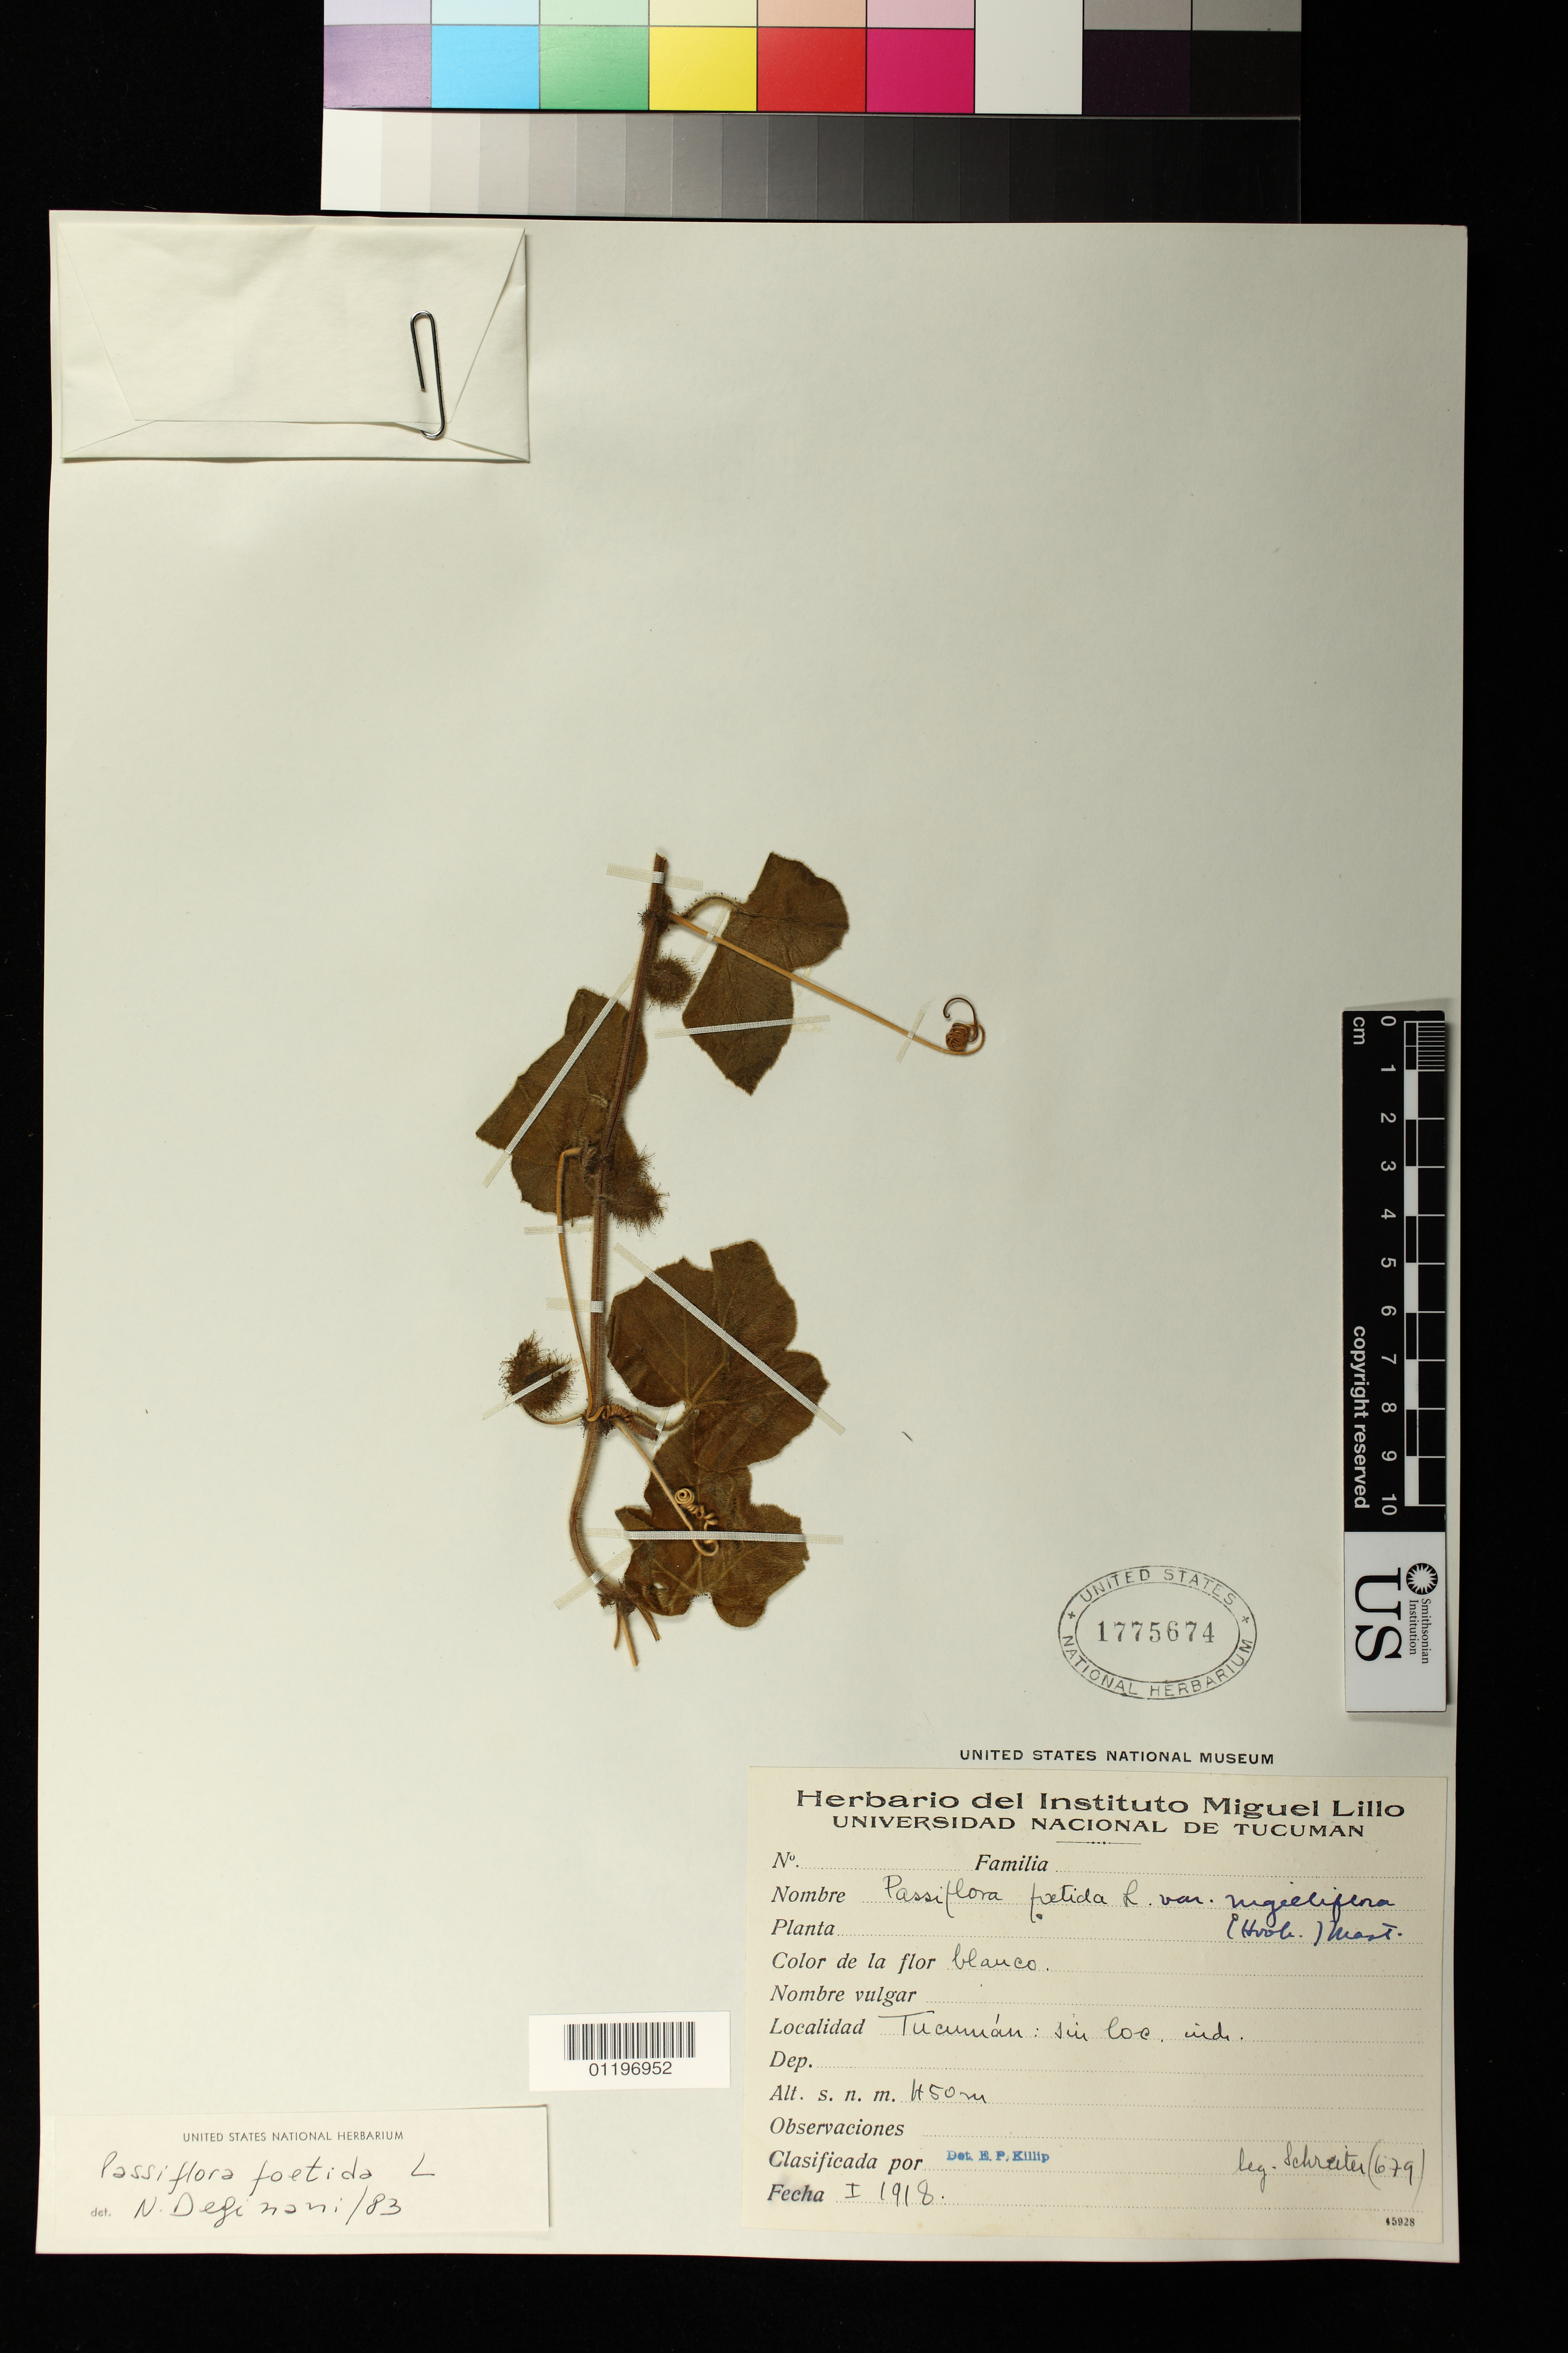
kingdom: Plantae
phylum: Tracheophyta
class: Magnoliopsida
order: Malpighiales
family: Passifloraceae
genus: Passiflora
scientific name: Passiflora foetida var. nigelliflora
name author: (Hook.) Mast.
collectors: -. Schreiter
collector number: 679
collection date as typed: Jan 1918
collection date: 1918-01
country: Argentina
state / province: Tucumán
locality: Tucumán: sin loc. ind.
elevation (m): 1450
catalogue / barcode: US 1775674